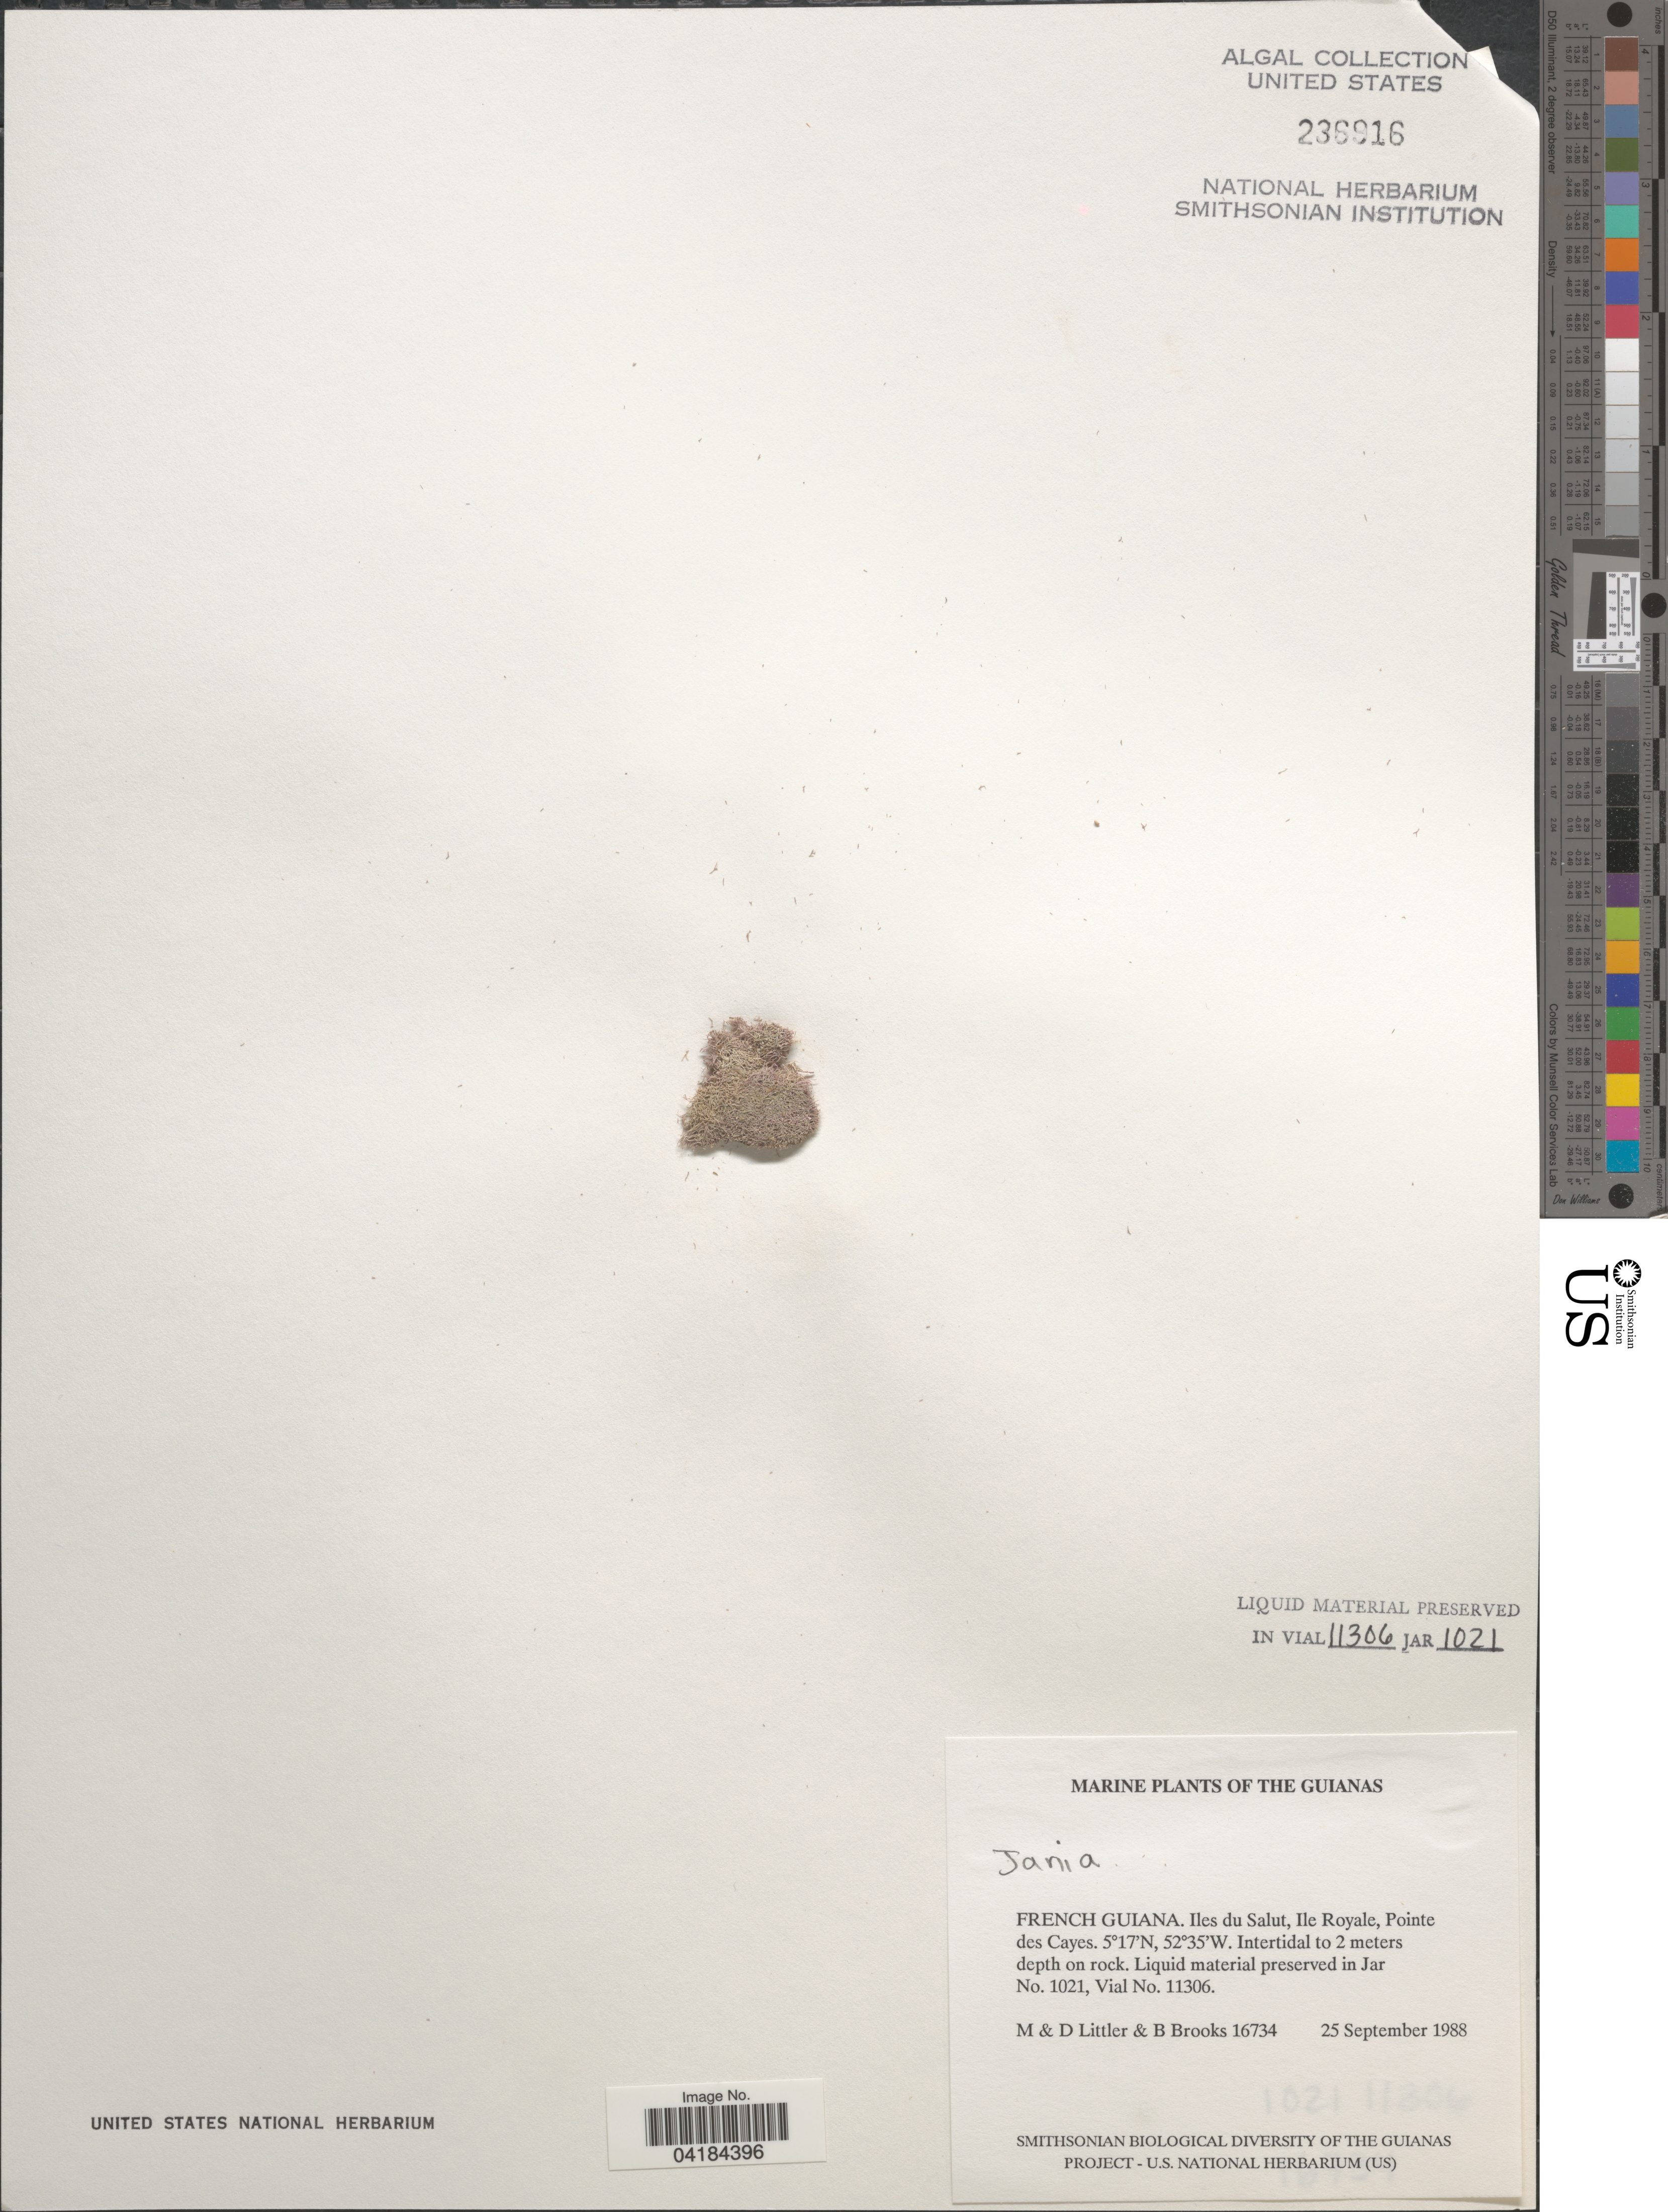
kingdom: Plantae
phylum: Rhodophyta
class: Florideophyceae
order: Corallinales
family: Corallinaceae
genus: Jania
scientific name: Jania sp.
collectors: M. Littler, D. S. Littler & B. Brooks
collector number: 16734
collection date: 1988-09-25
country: French Guiana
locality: The Guianas. Iles du Salut, Ile Royale, Pointe des Cayes.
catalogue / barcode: US 236916